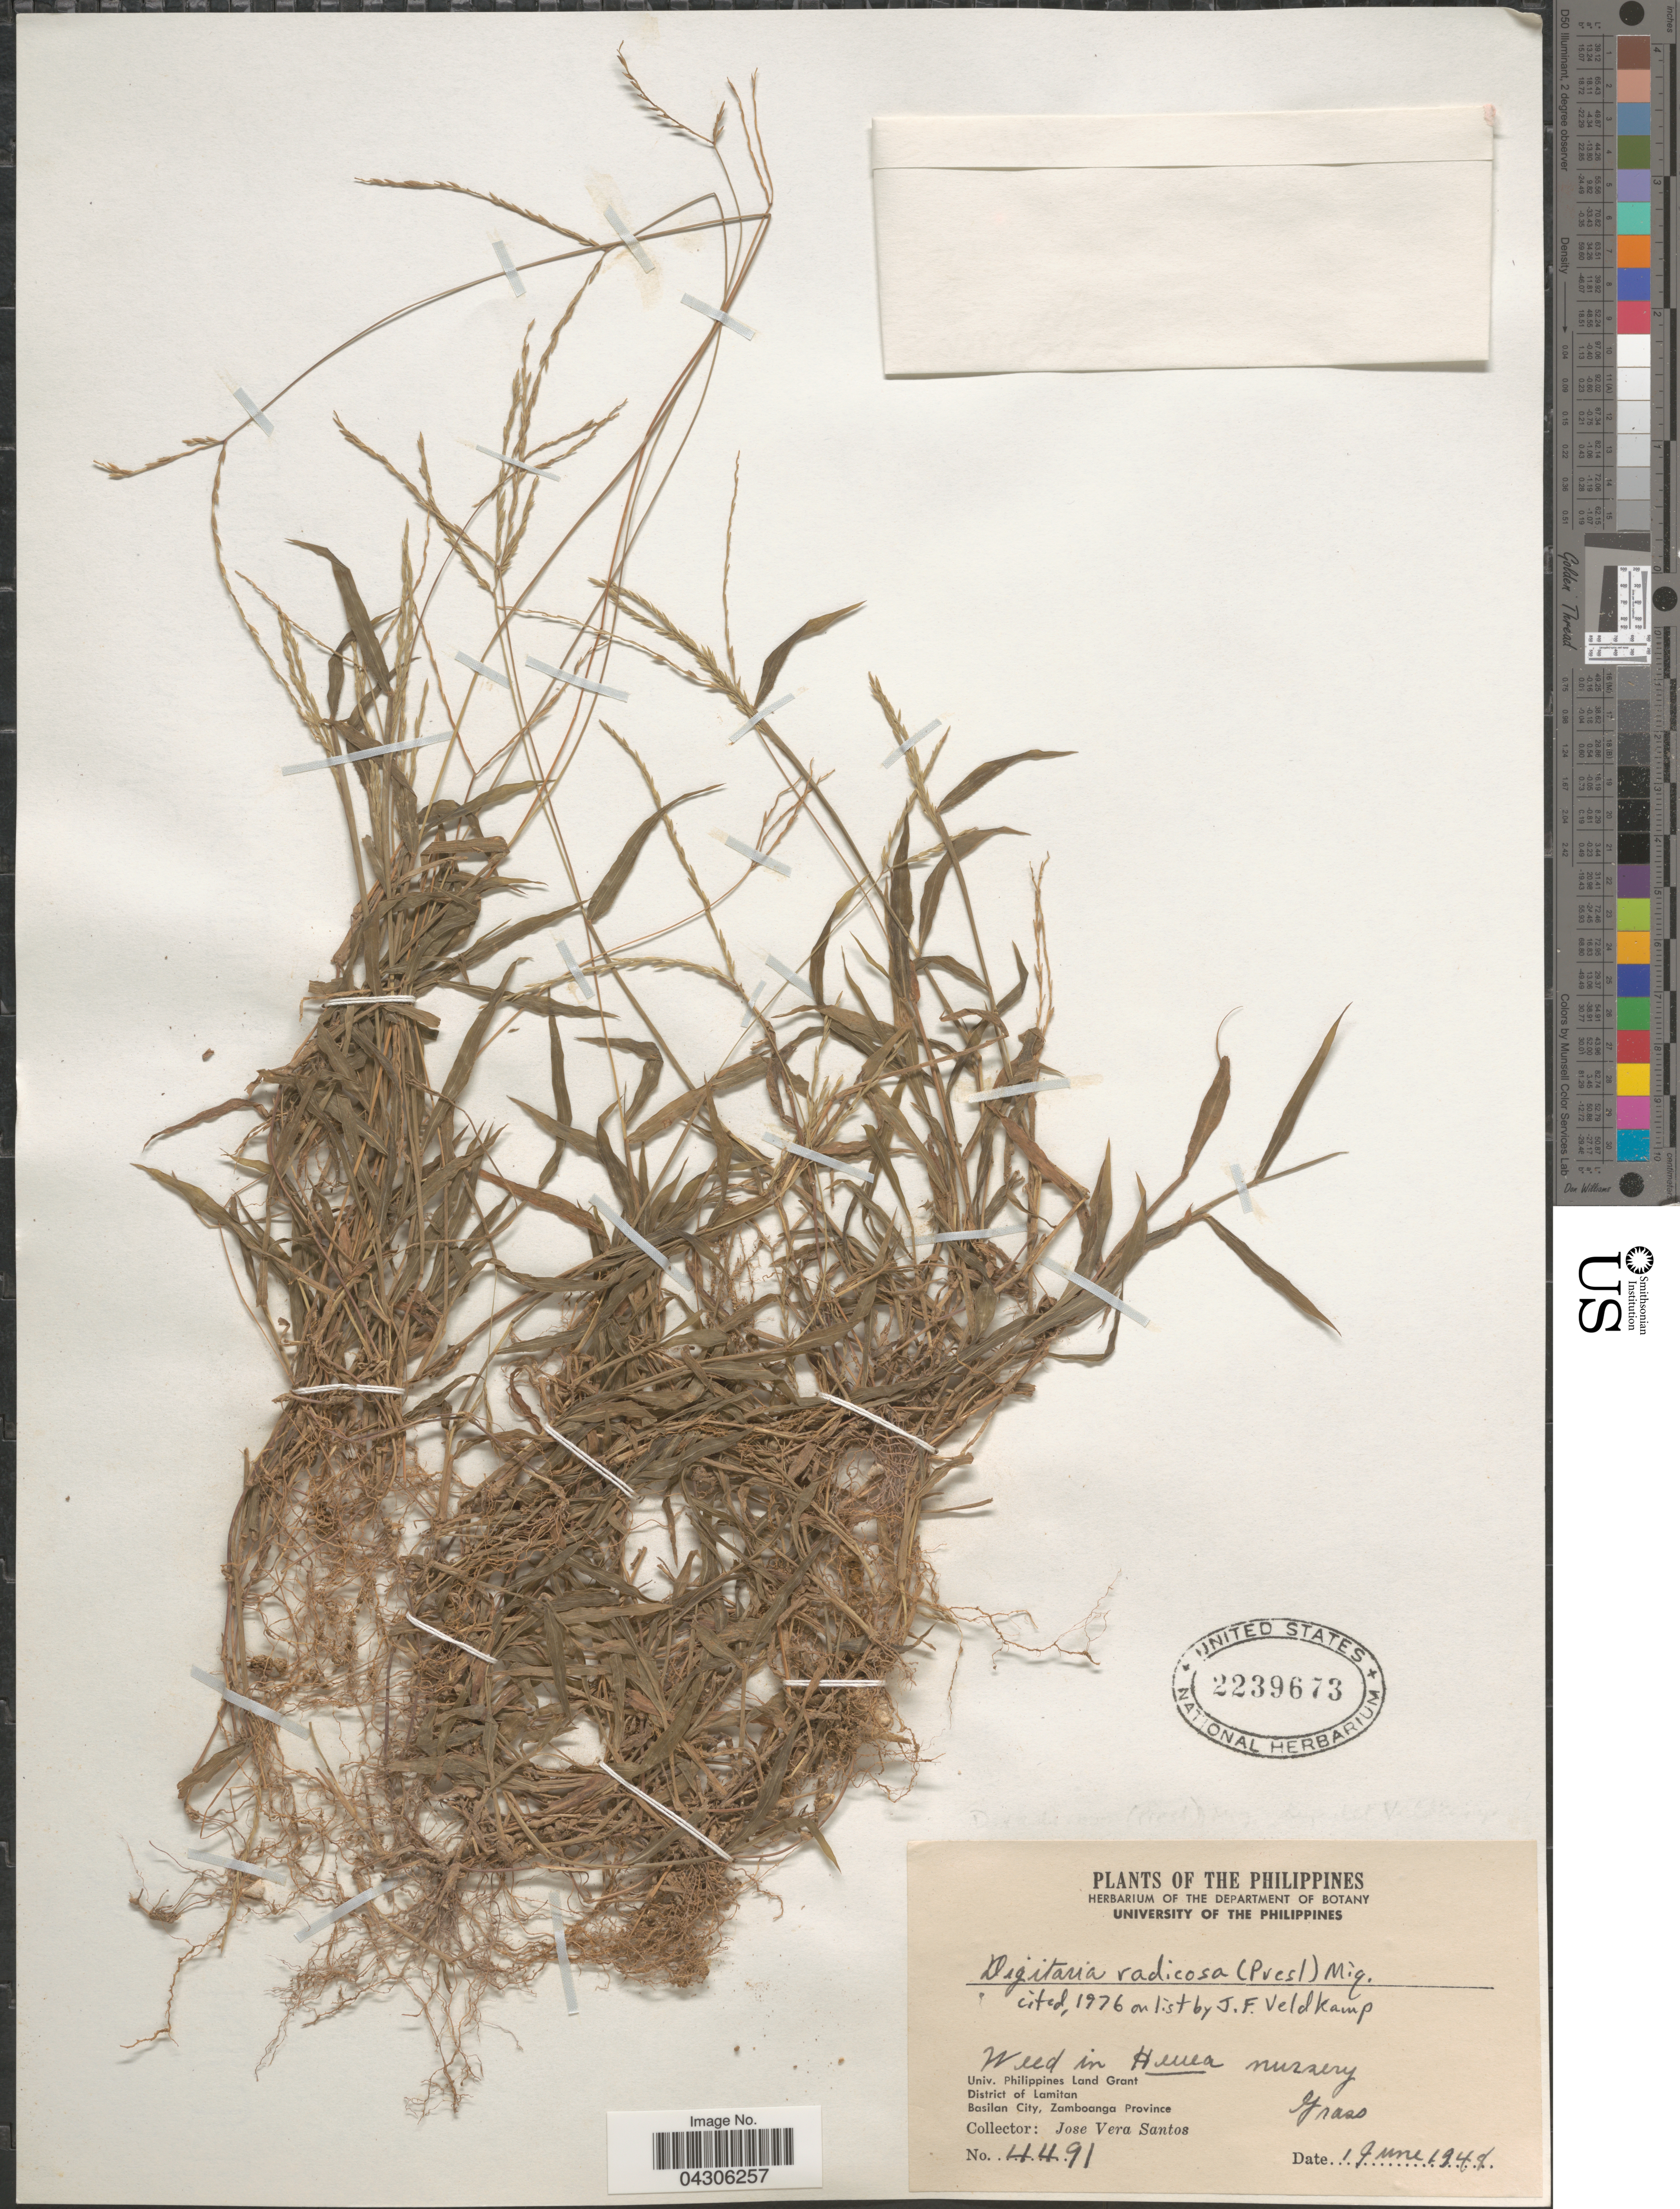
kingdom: Plantae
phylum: Tracheophyta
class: Liliopsida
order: Poales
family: Poaceae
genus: Digitaria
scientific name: Digitaria radicosa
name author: (J. Presl) Miq.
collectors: J. Vera Santos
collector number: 4491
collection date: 1948-06-01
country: Philippines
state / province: Zamboanga Peninsula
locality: Univ. Philippines Land Grant. District of Lamitan. Basilan City, Zamboanga Province.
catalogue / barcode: US 2239673